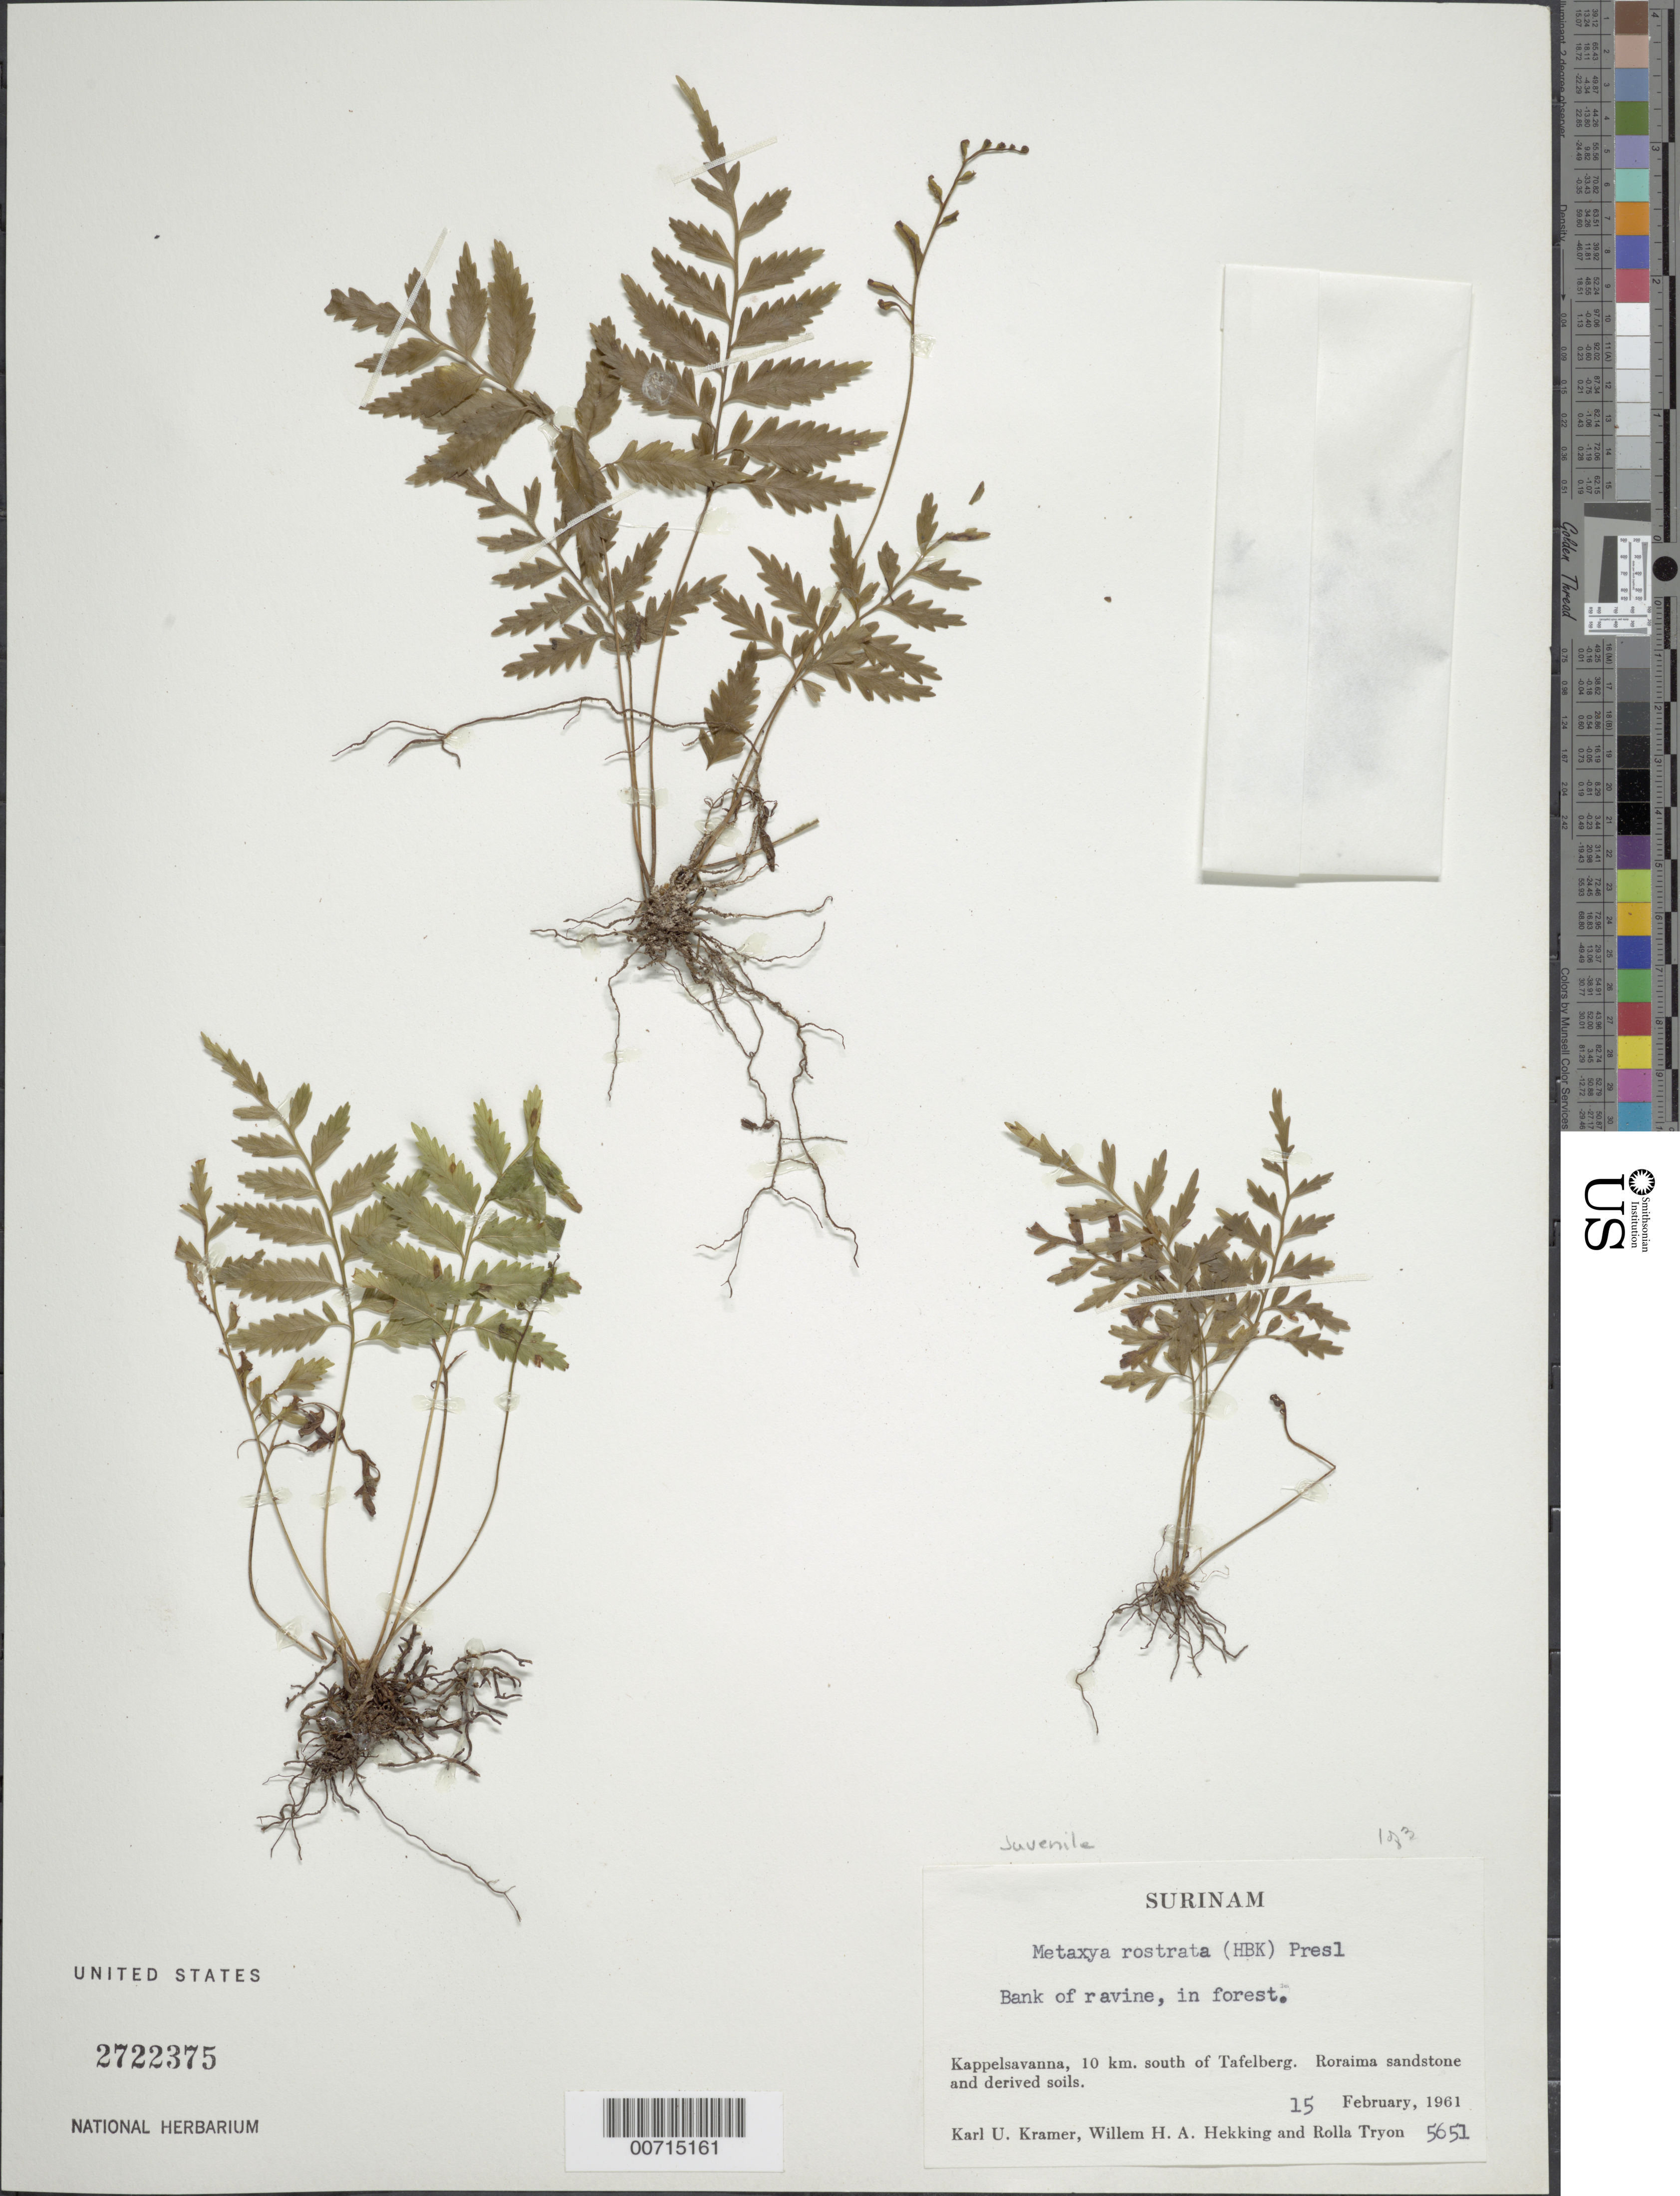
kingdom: Plantae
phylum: Tracheophyta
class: Polypodiopsida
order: Cyatheales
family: Metaxyaceae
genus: Metaxya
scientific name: Metaxya rostrata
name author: (Kunth) C. Presl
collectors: K. U. Kramer, W. H. A. Hekking & R. M. Tryon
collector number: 5651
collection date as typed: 15-Feb-61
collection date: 1961-02-15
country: Suriname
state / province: Saramacca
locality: Kappelsavanna, 10 km S of Tafelberg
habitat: Roraima sandstone and derived soils; bank of ravine, in forest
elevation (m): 300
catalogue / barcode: US 2722375